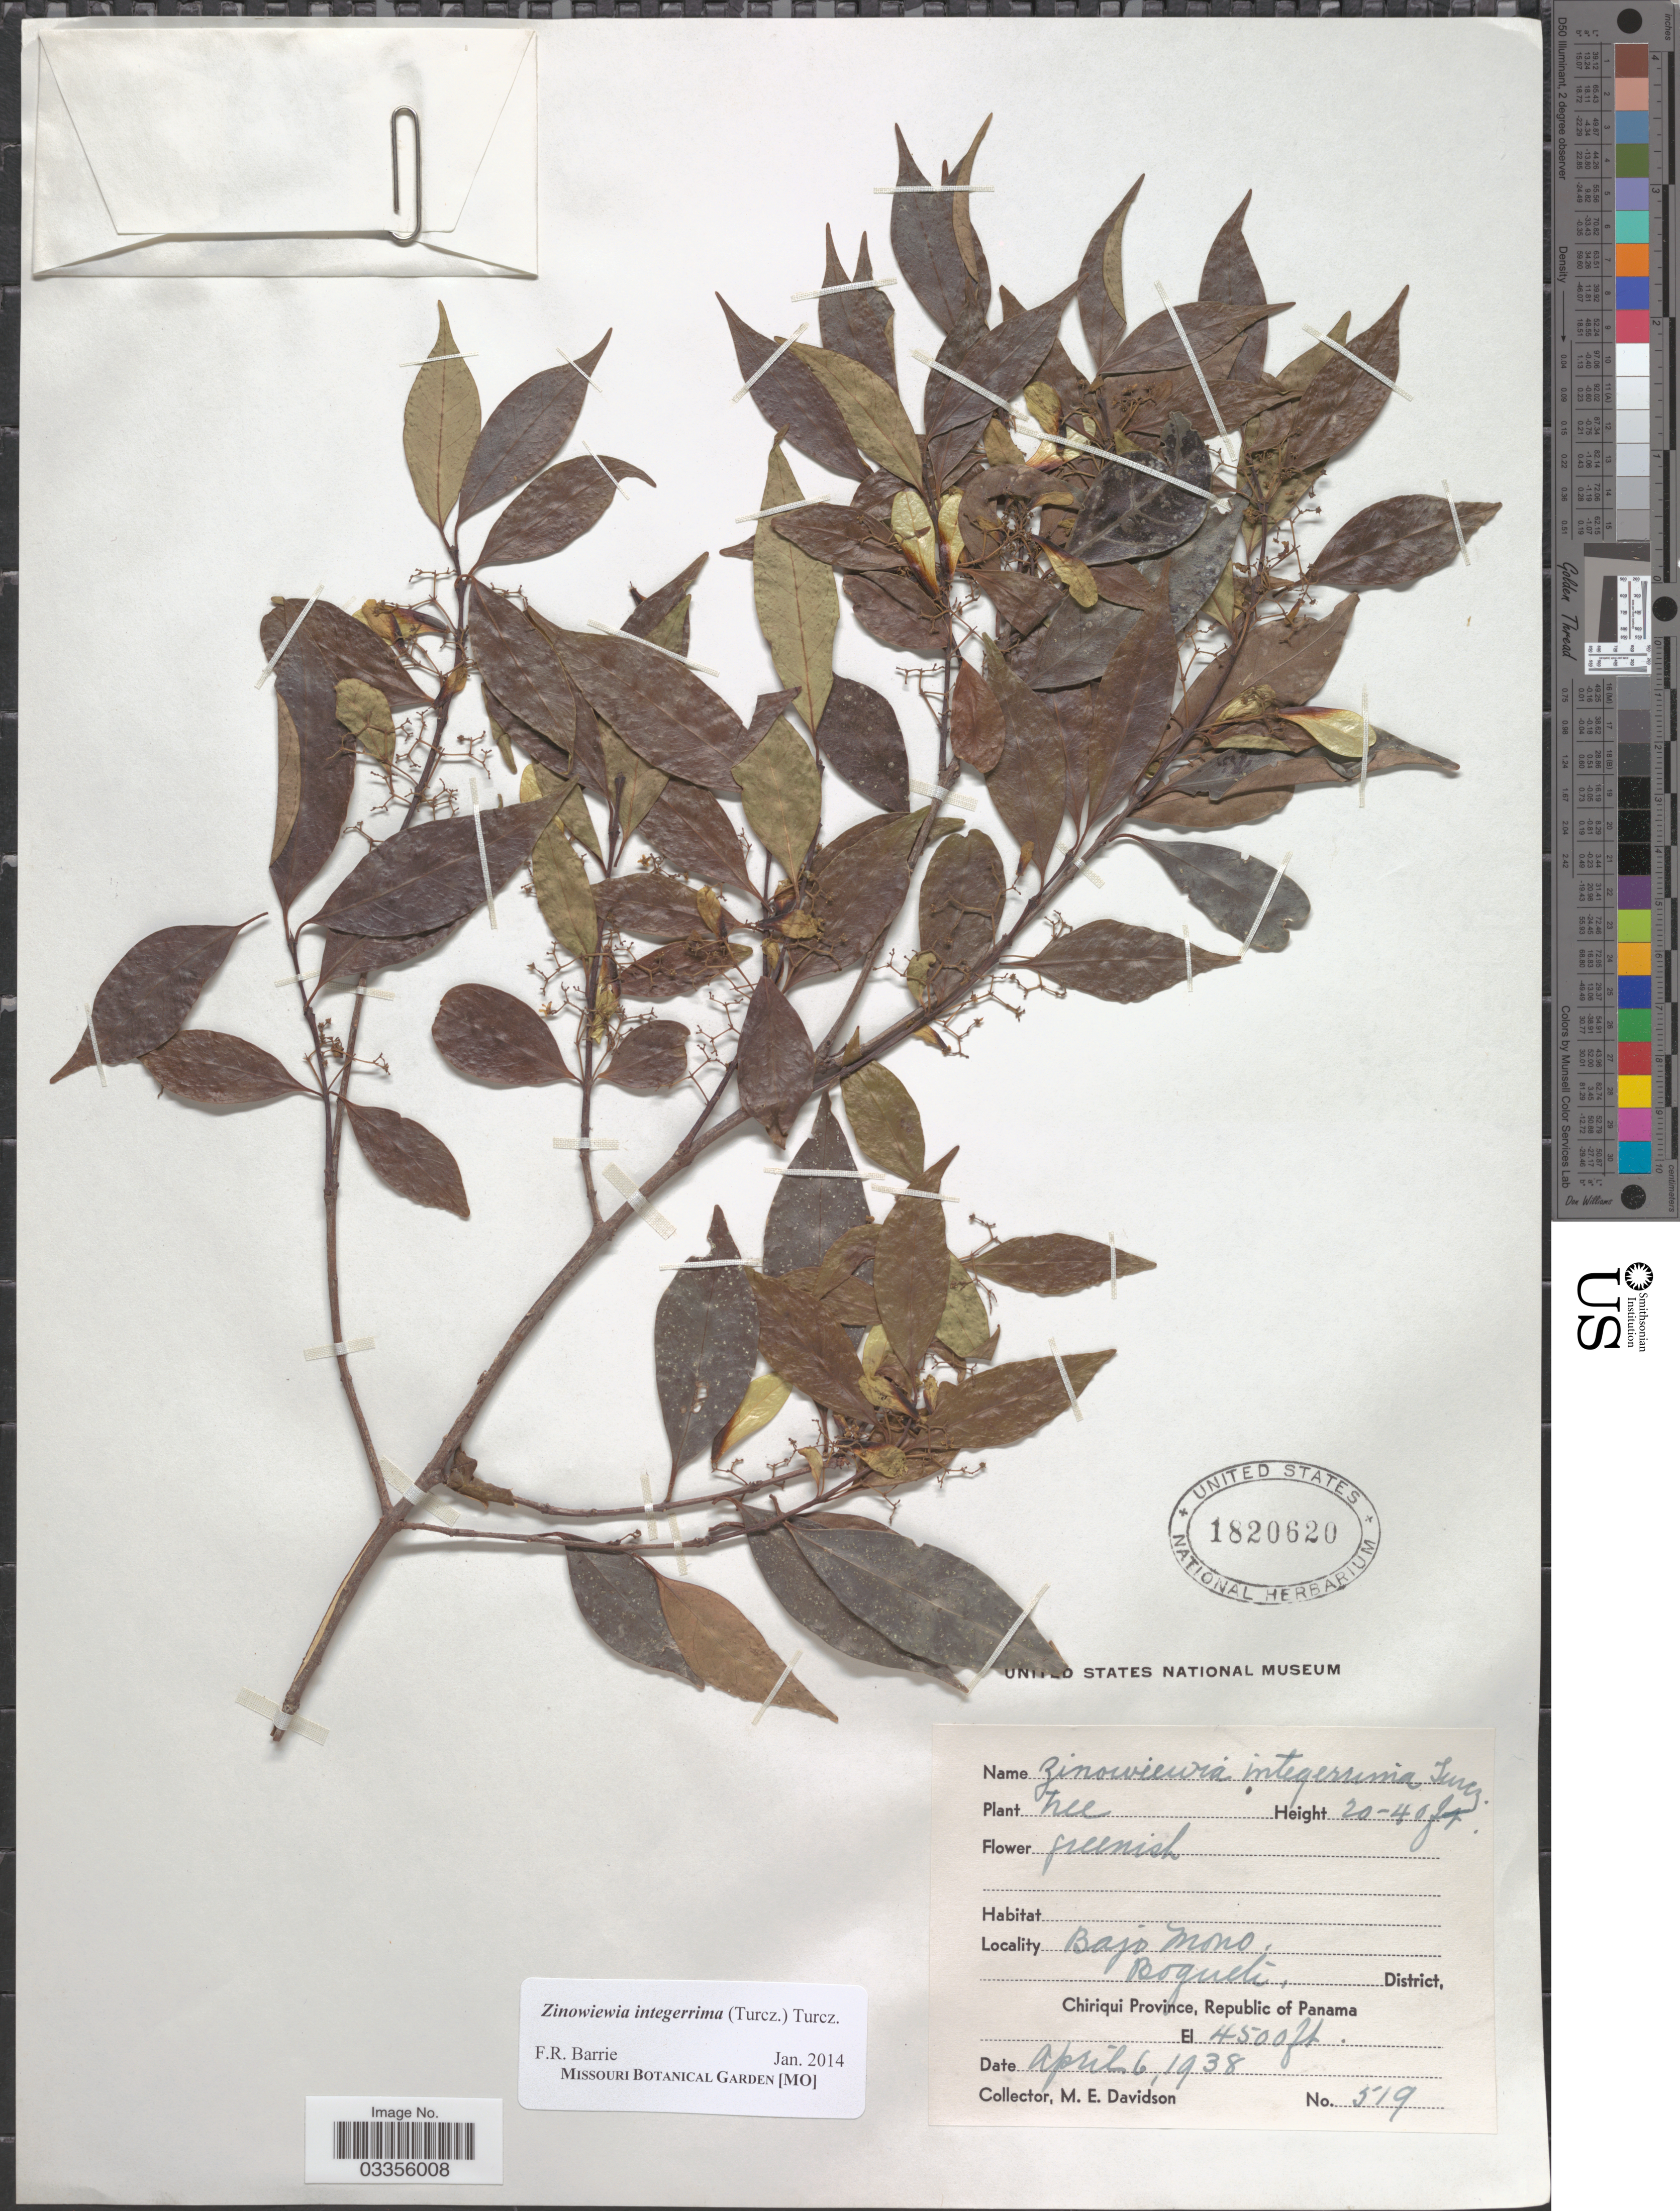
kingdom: Plantae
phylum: Tracheophyta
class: Magnoliopsida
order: Celastrales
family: Celastraceae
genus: Zinowiewia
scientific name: Zinowiewia integerrima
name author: (Turcz.) Turcz.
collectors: M. E. Davidson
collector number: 519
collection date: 1938-04-06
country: Panama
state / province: Chiriqui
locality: Bajo Mono. Boquete District.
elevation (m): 1372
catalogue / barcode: US 1820620